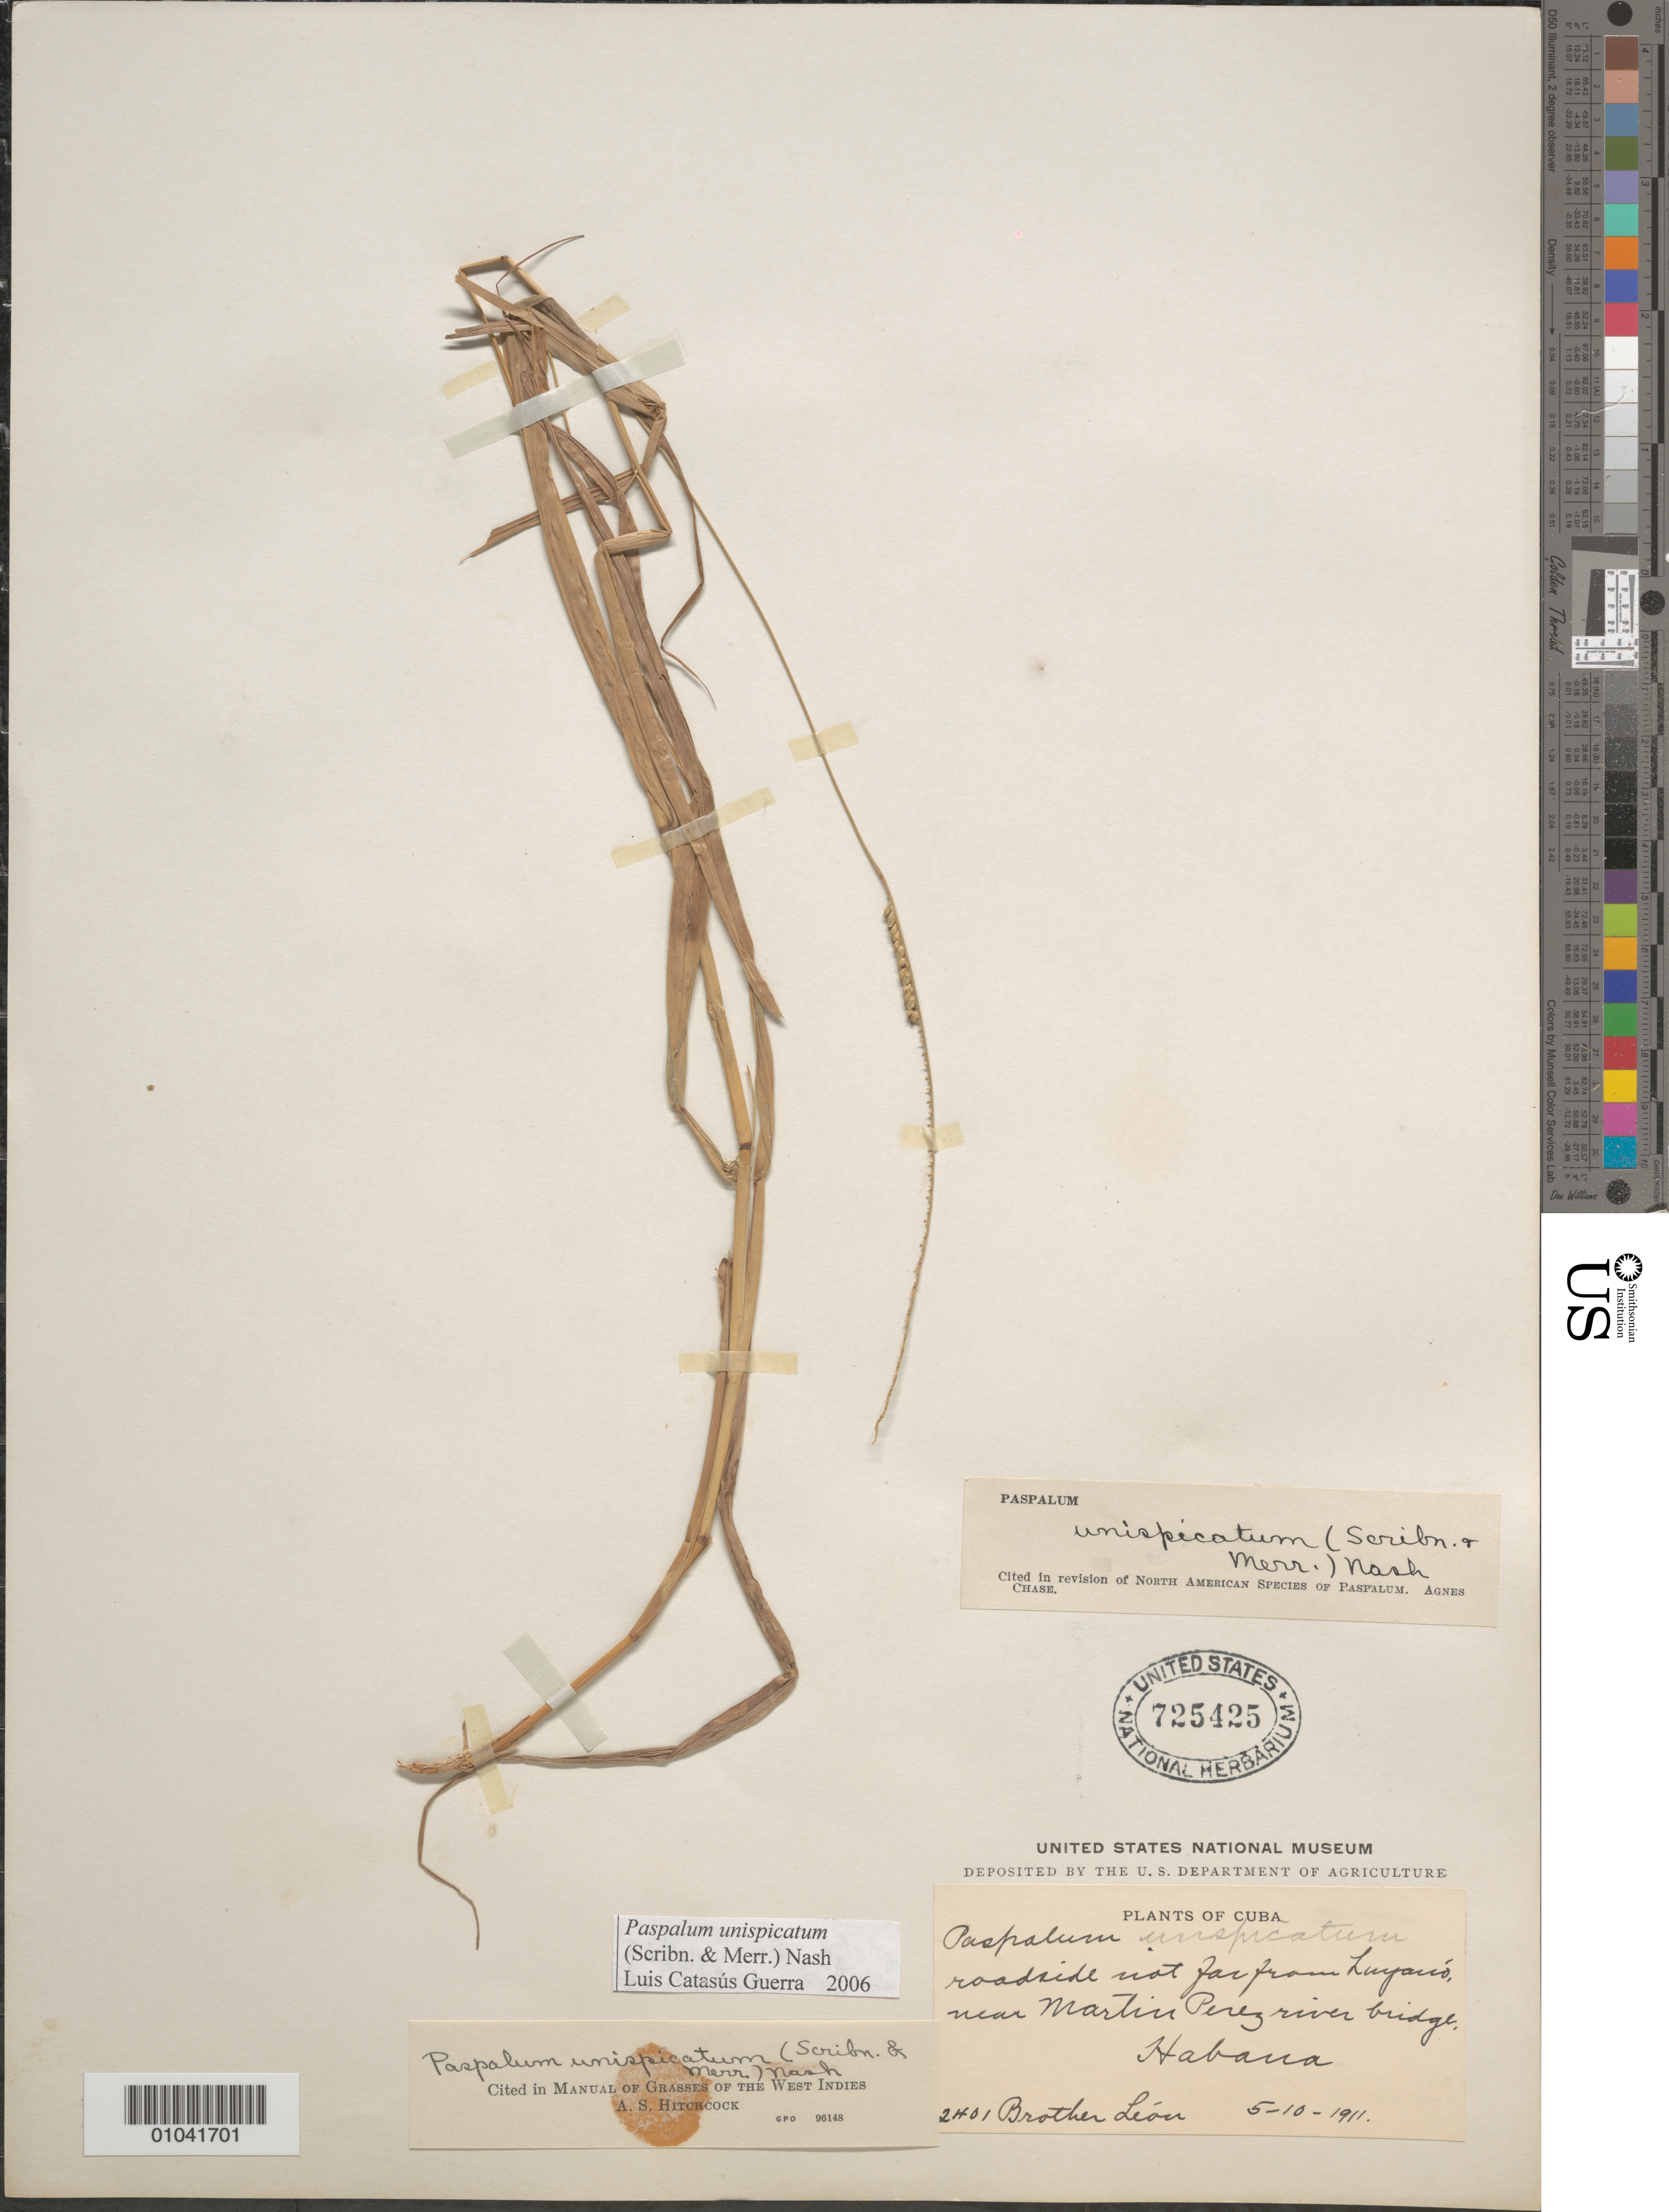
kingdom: Plantae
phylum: Tracheophyta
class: Liliopsida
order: Poales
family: Poaceae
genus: Paspalum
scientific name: Paspalum unispicatum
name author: (Scribn. & Merr.) Nash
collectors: Bro. León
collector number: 2401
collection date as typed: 05 Oct 1911 or 10 May 1911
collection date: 1911-05-10 or 1911-10-05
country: Cuba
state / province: La Habana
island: Cuba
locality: Roadside not far from Luyano, near Martin Perez river bridge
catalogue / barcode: US 725425